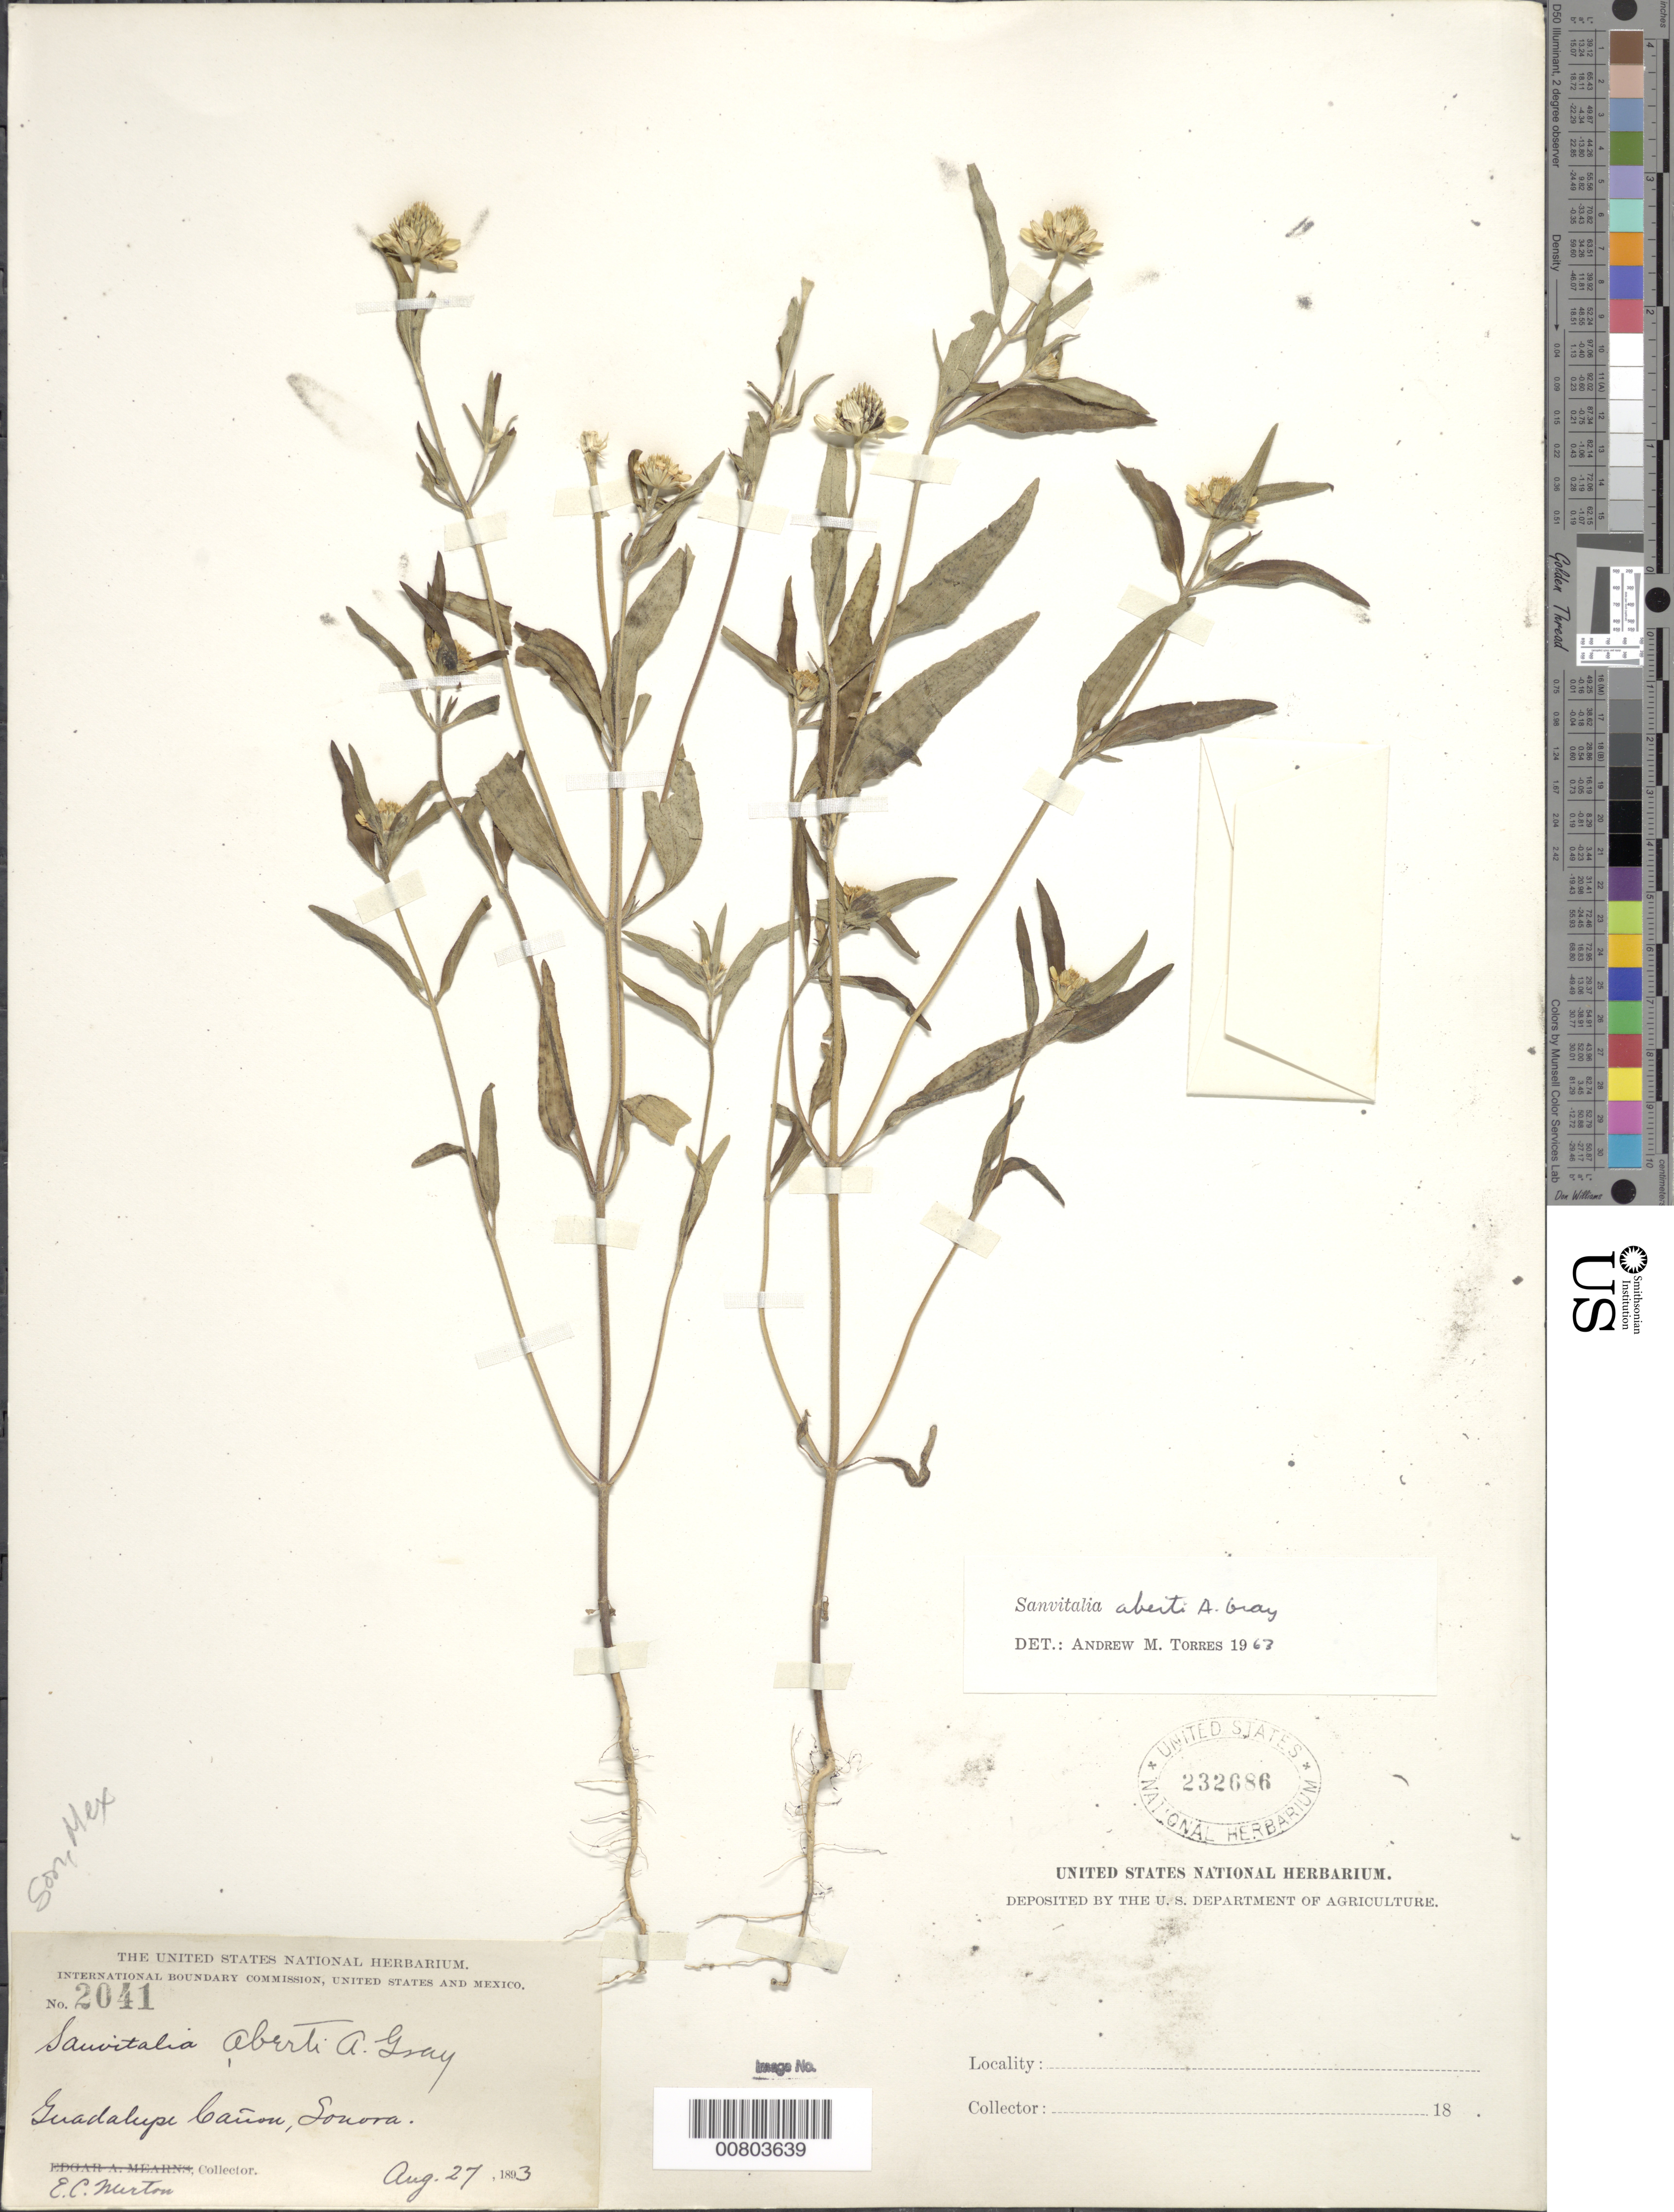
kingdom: Plantae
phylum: Tracheophyta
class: Magnoliopsida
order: Asterales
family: Asteraceae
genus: Sanvitalia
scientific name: Sanvitalia aberti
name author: A. Gray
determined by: Skibicki, Samuel V.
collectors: E. Merton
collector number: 2041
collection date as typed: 27 Aug 1893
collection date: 1893-08-27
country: Mexico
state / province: Sonora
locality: Guadalupe Cañon, Sonora.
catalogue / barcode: US 232686